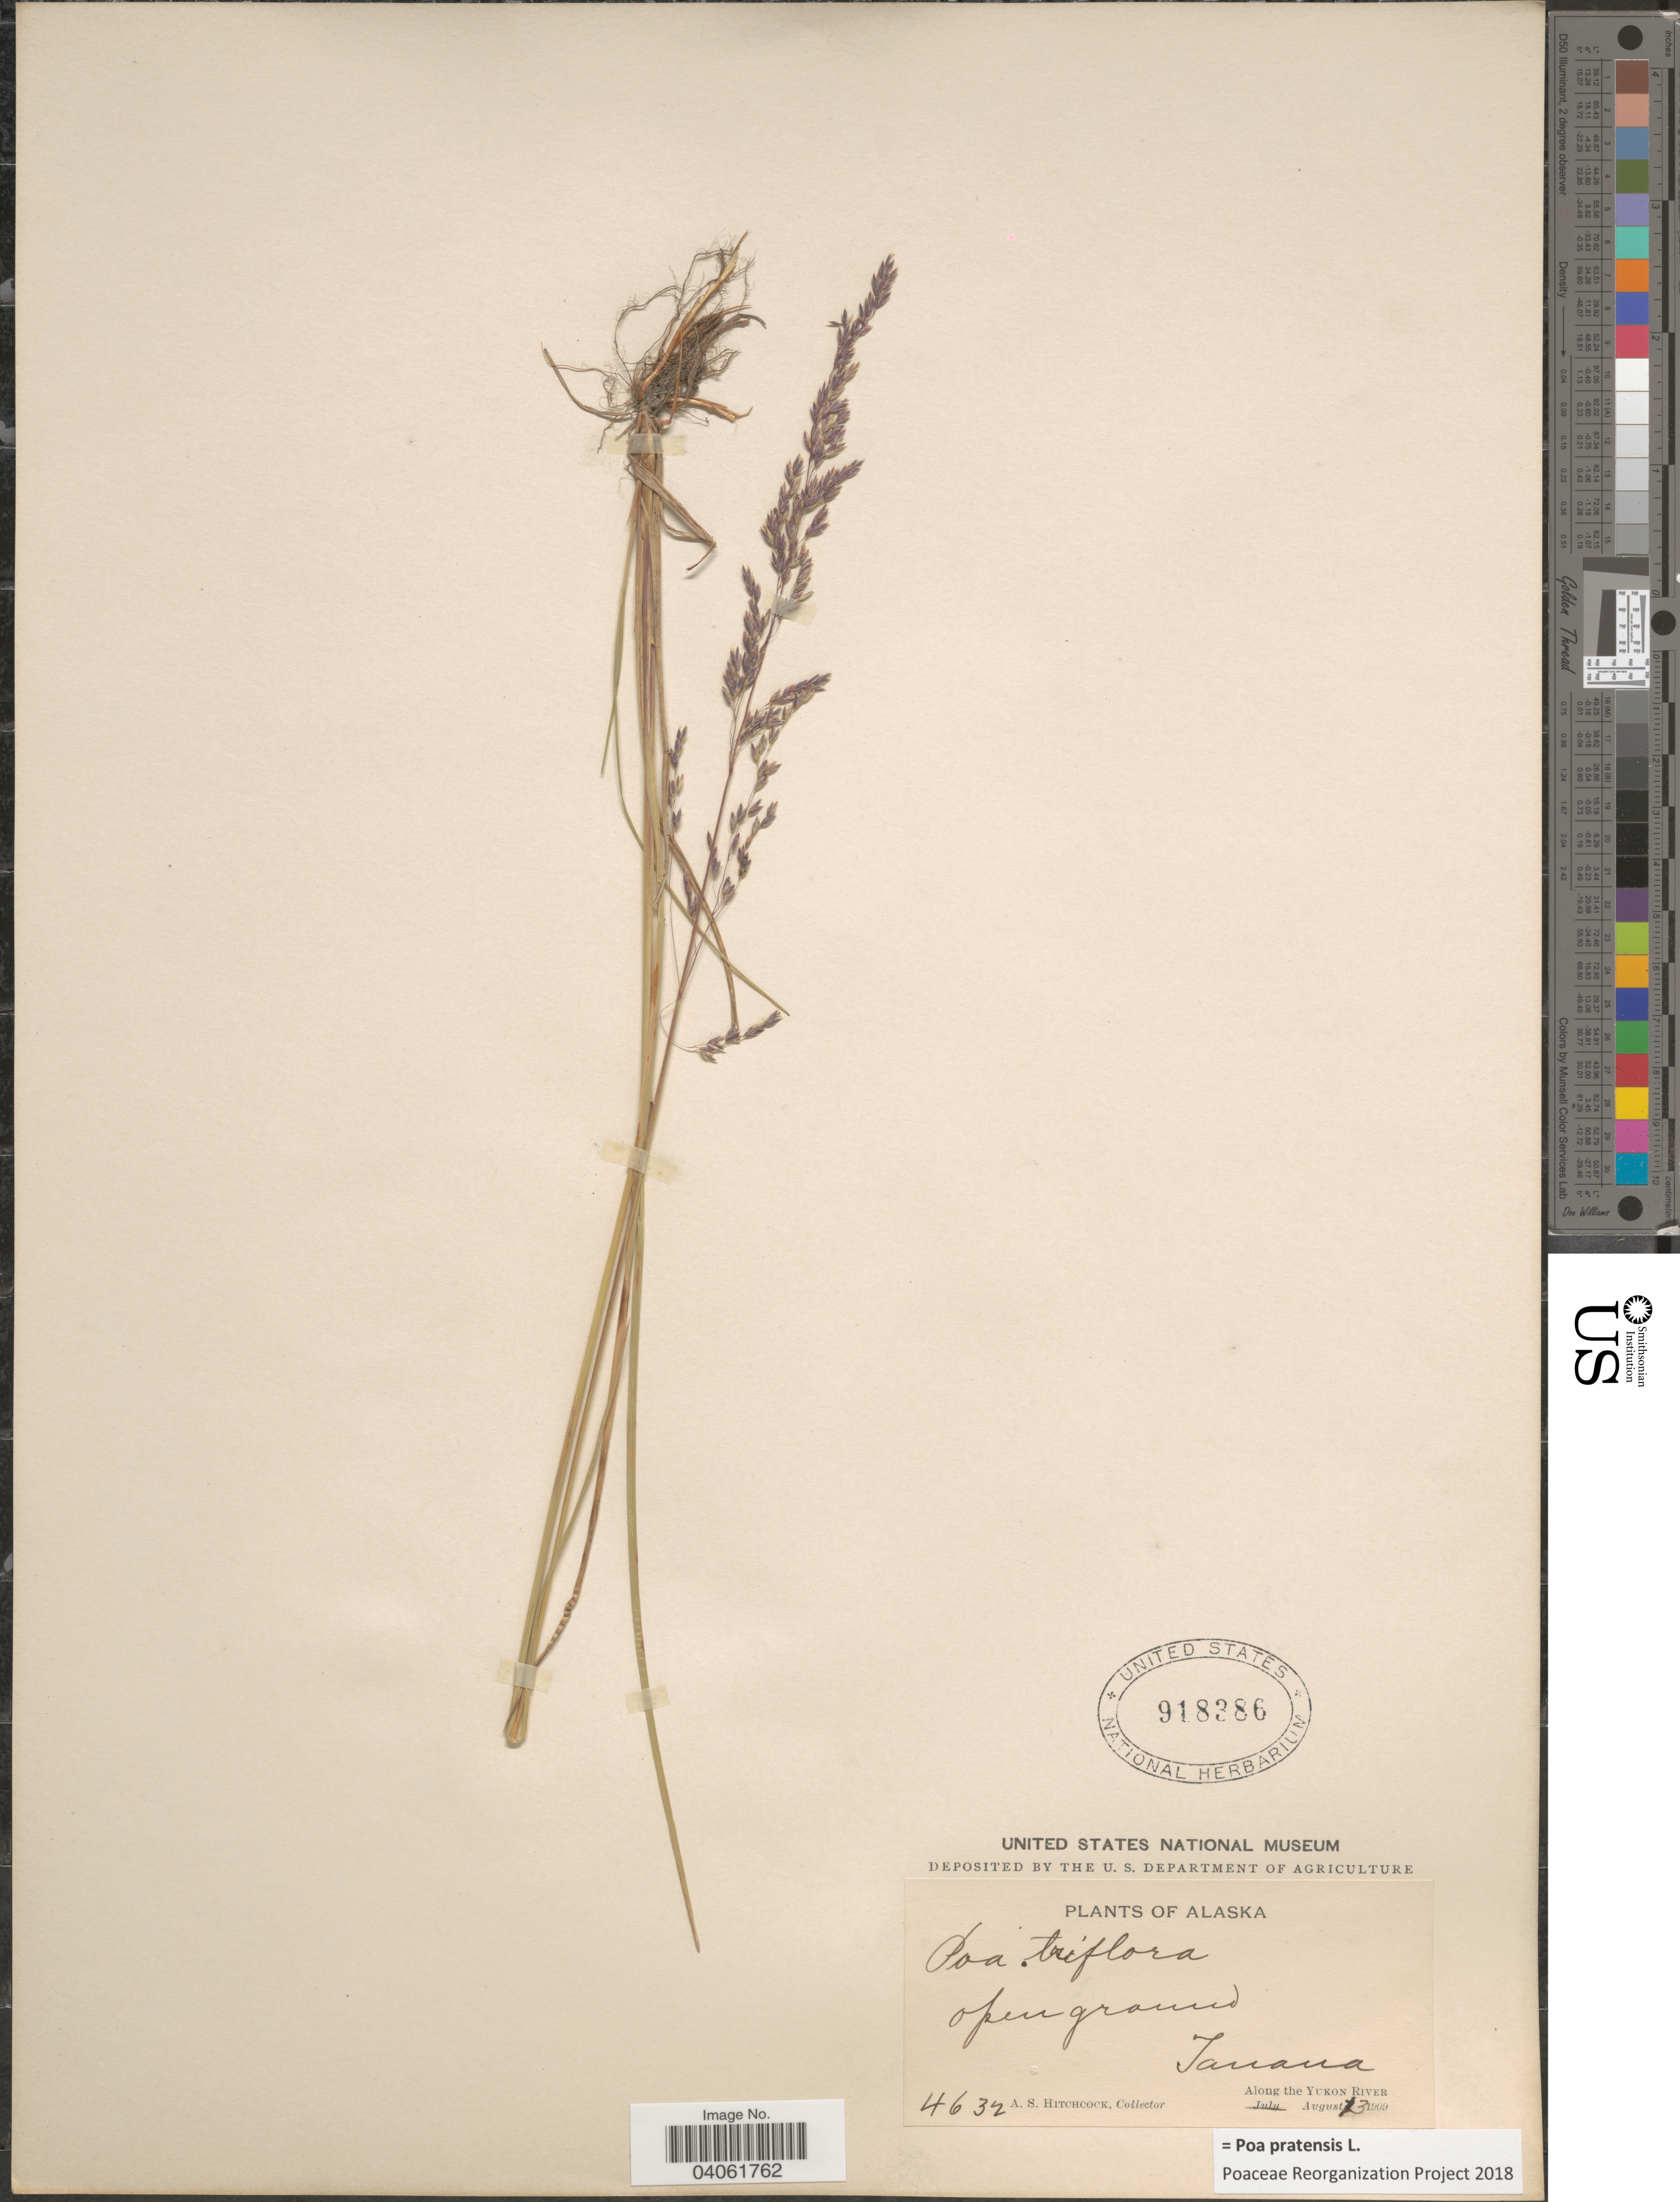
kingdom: Plantae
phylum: Tracheophyta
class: Liliopsida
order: Poales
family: Poaceae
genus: Poa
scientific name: Poa pratensis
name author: L.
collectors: A. S. Hitchcock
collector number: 4632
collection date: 1909-08-13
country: United States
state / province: Alaska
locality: Tanana. Along the Yukon River.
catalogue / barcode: US 918386